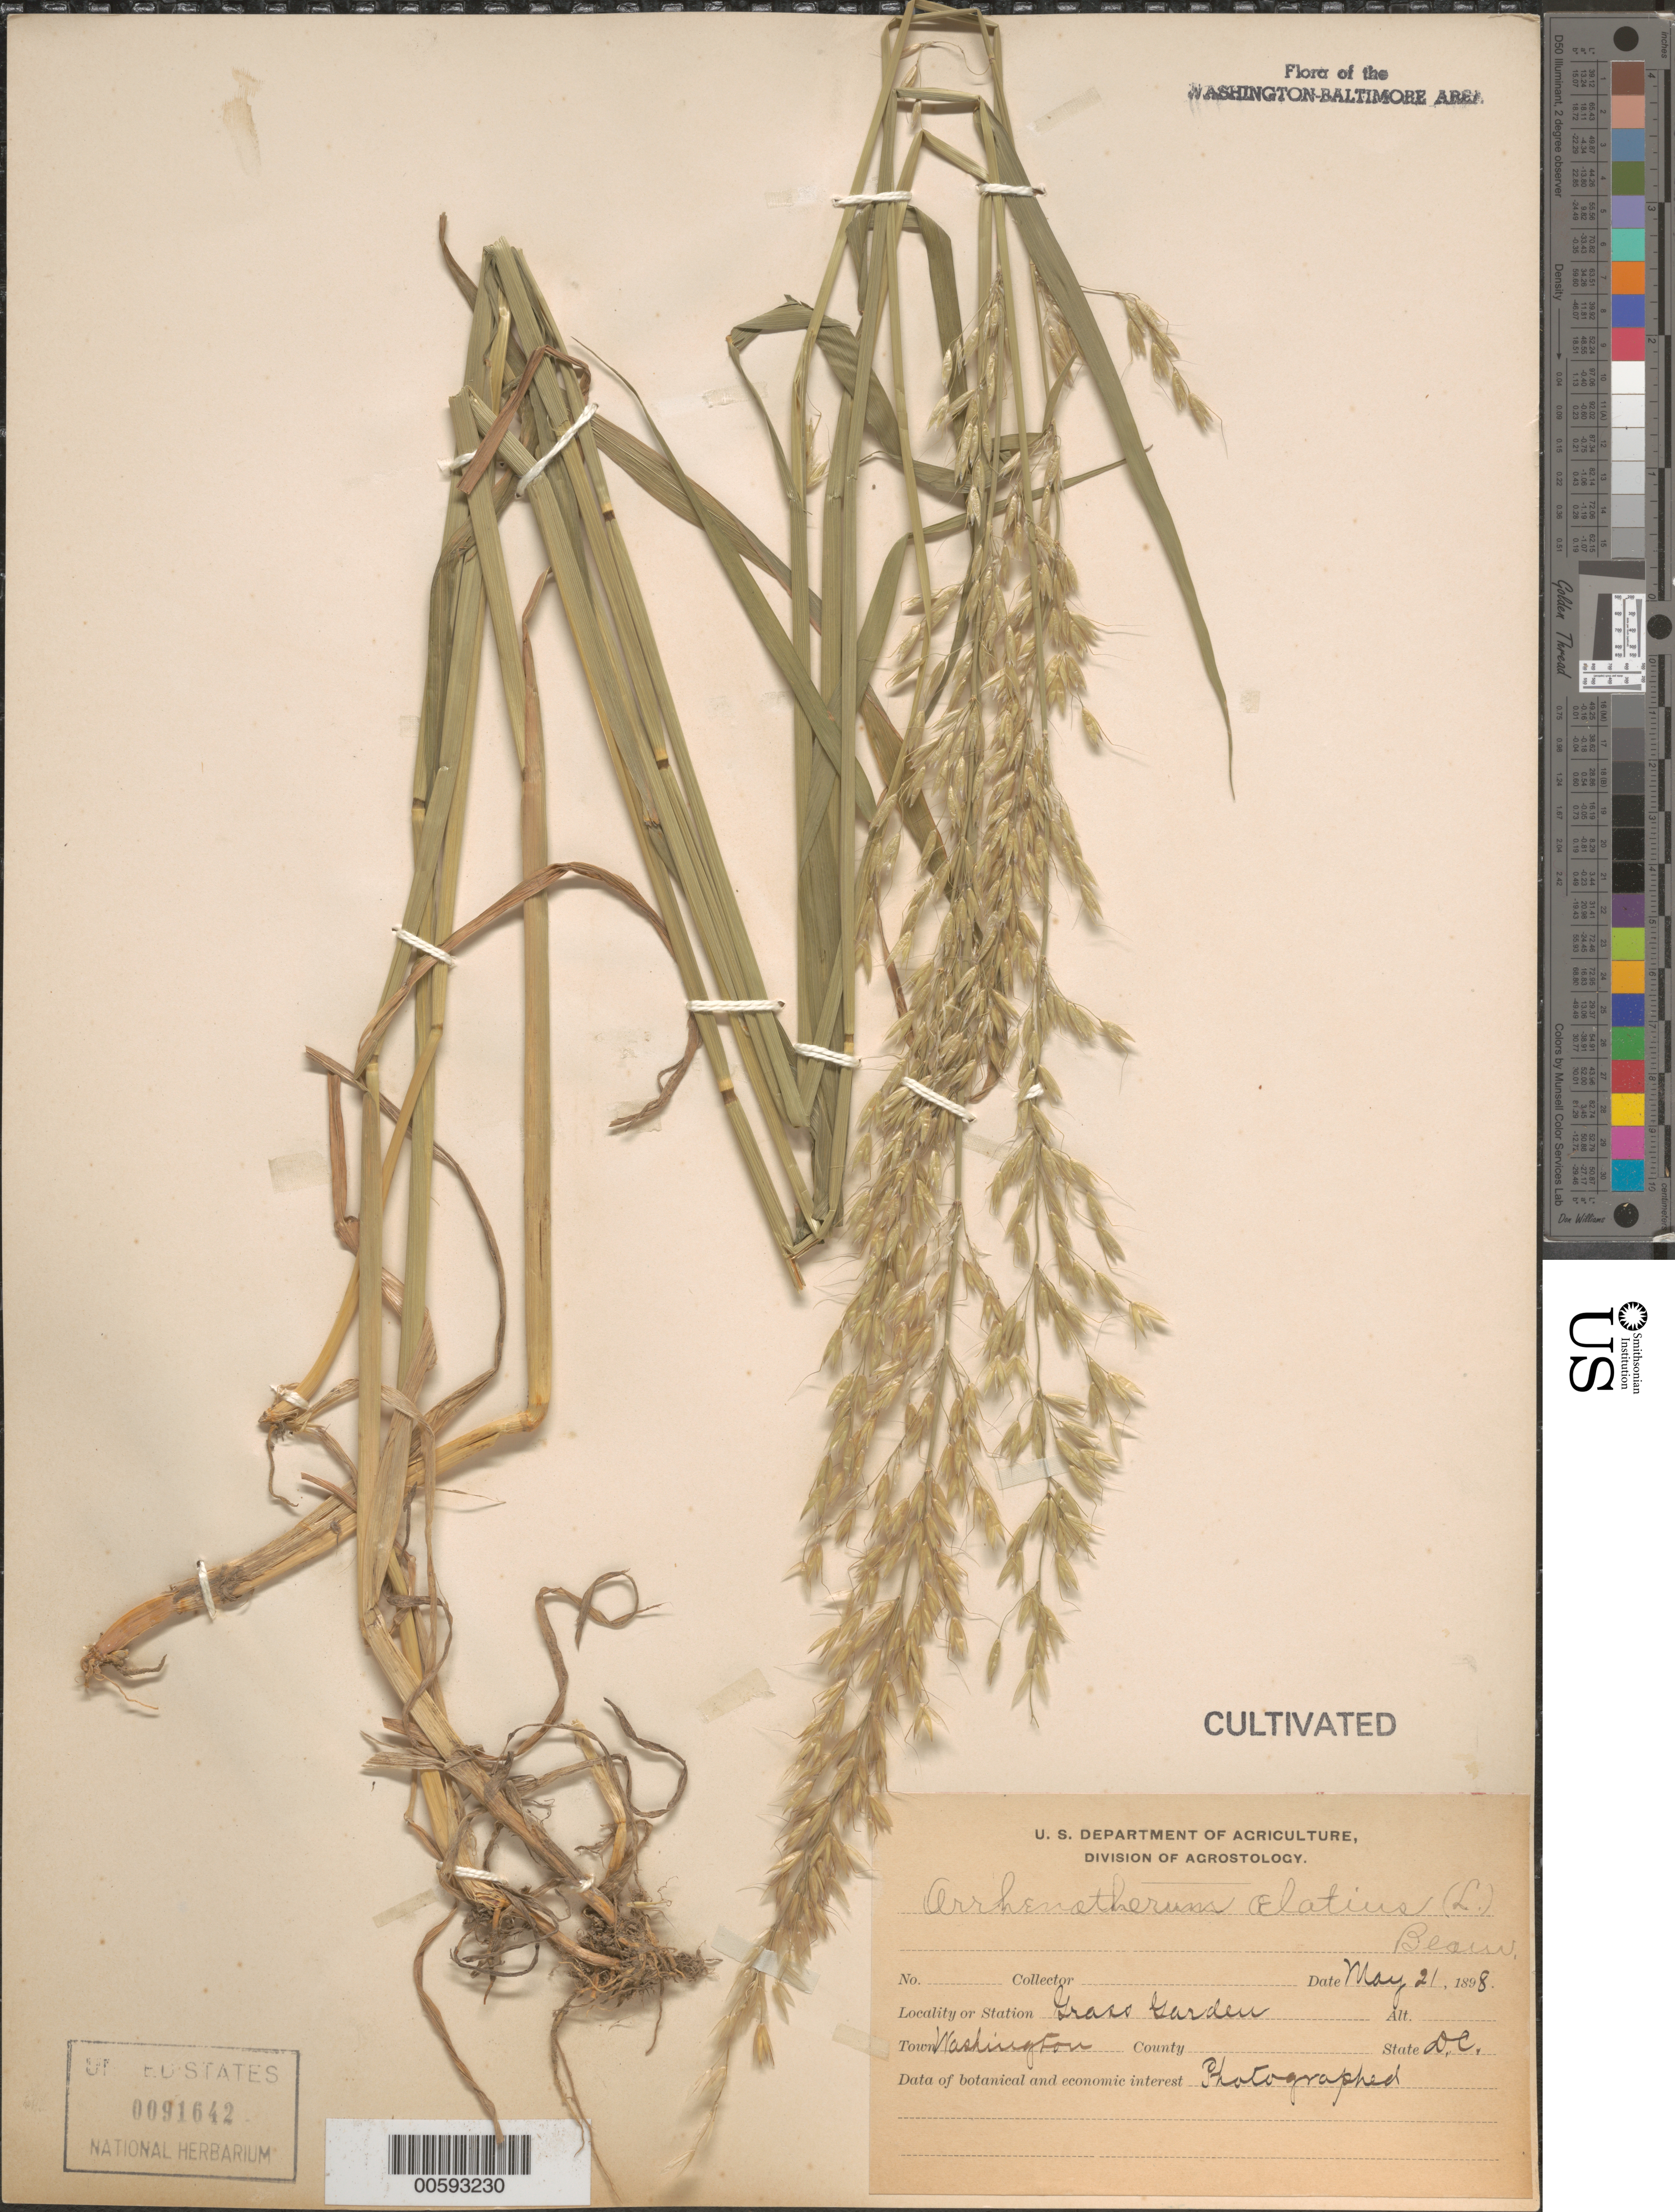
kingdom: Plantae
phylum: Tracheophyta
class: Liliopsida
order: Poales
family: Poaceae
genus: Arrhenatherum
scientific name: Arrhenatherum elatius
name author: (L.) J. Presl & C. Presl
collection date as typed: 21 May 1898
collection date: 1898-05-21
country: United States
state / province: District of Columbia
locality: Washington DC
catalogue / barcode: US 91642